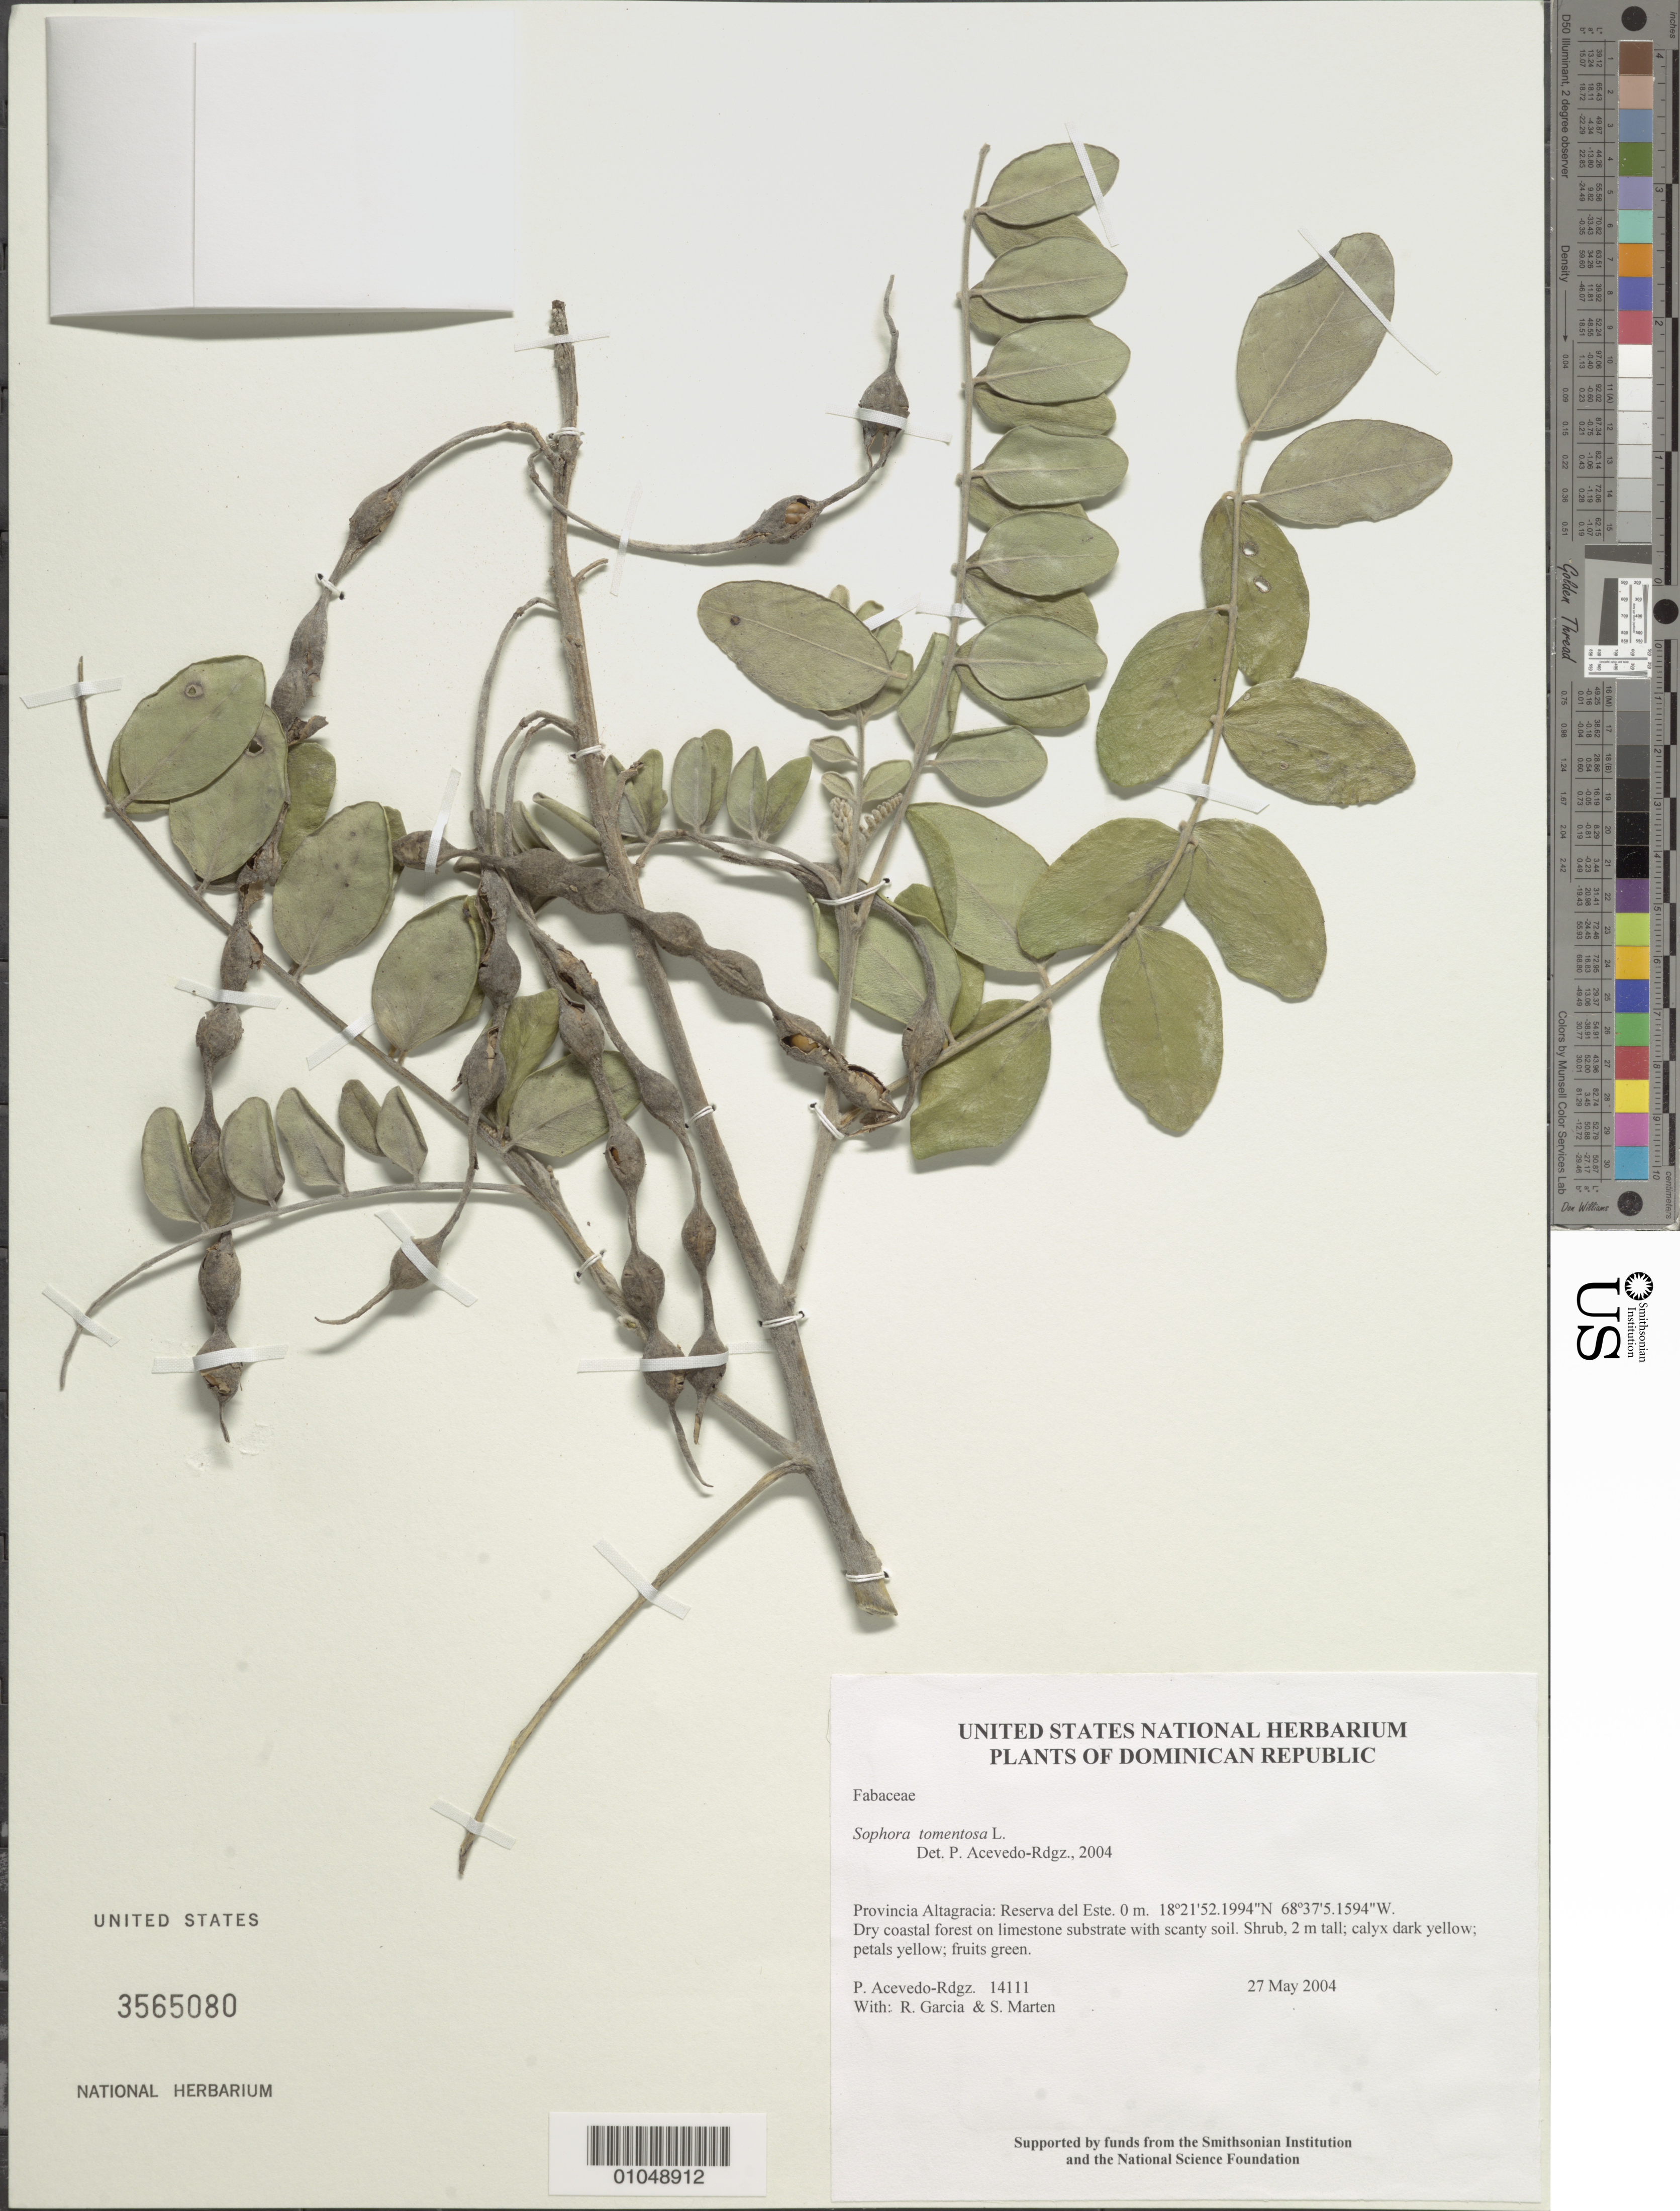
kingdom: Plantae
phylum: Tracheophyta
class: Magnoliopsida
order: Fabales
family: Fabaceae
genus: Sophora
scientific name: Sophora tomentosa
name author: L.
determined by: Acevedo-Rodríguez, P., (BOT), Smithsonian Institution - National Museum of Natural History (UNITED STATES)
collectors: P. Acevedo-Rodr., R. G. García & S. Marten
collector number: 14111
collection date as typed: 27 May 2004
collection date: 2004-05-27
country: Dominican Republic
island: Hispaniola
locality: Provincia Altagracia: Reserva del Este.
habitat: Dry coastal forest on limestone substrate with scanty soil.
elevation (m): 0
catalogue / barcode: US 3565080